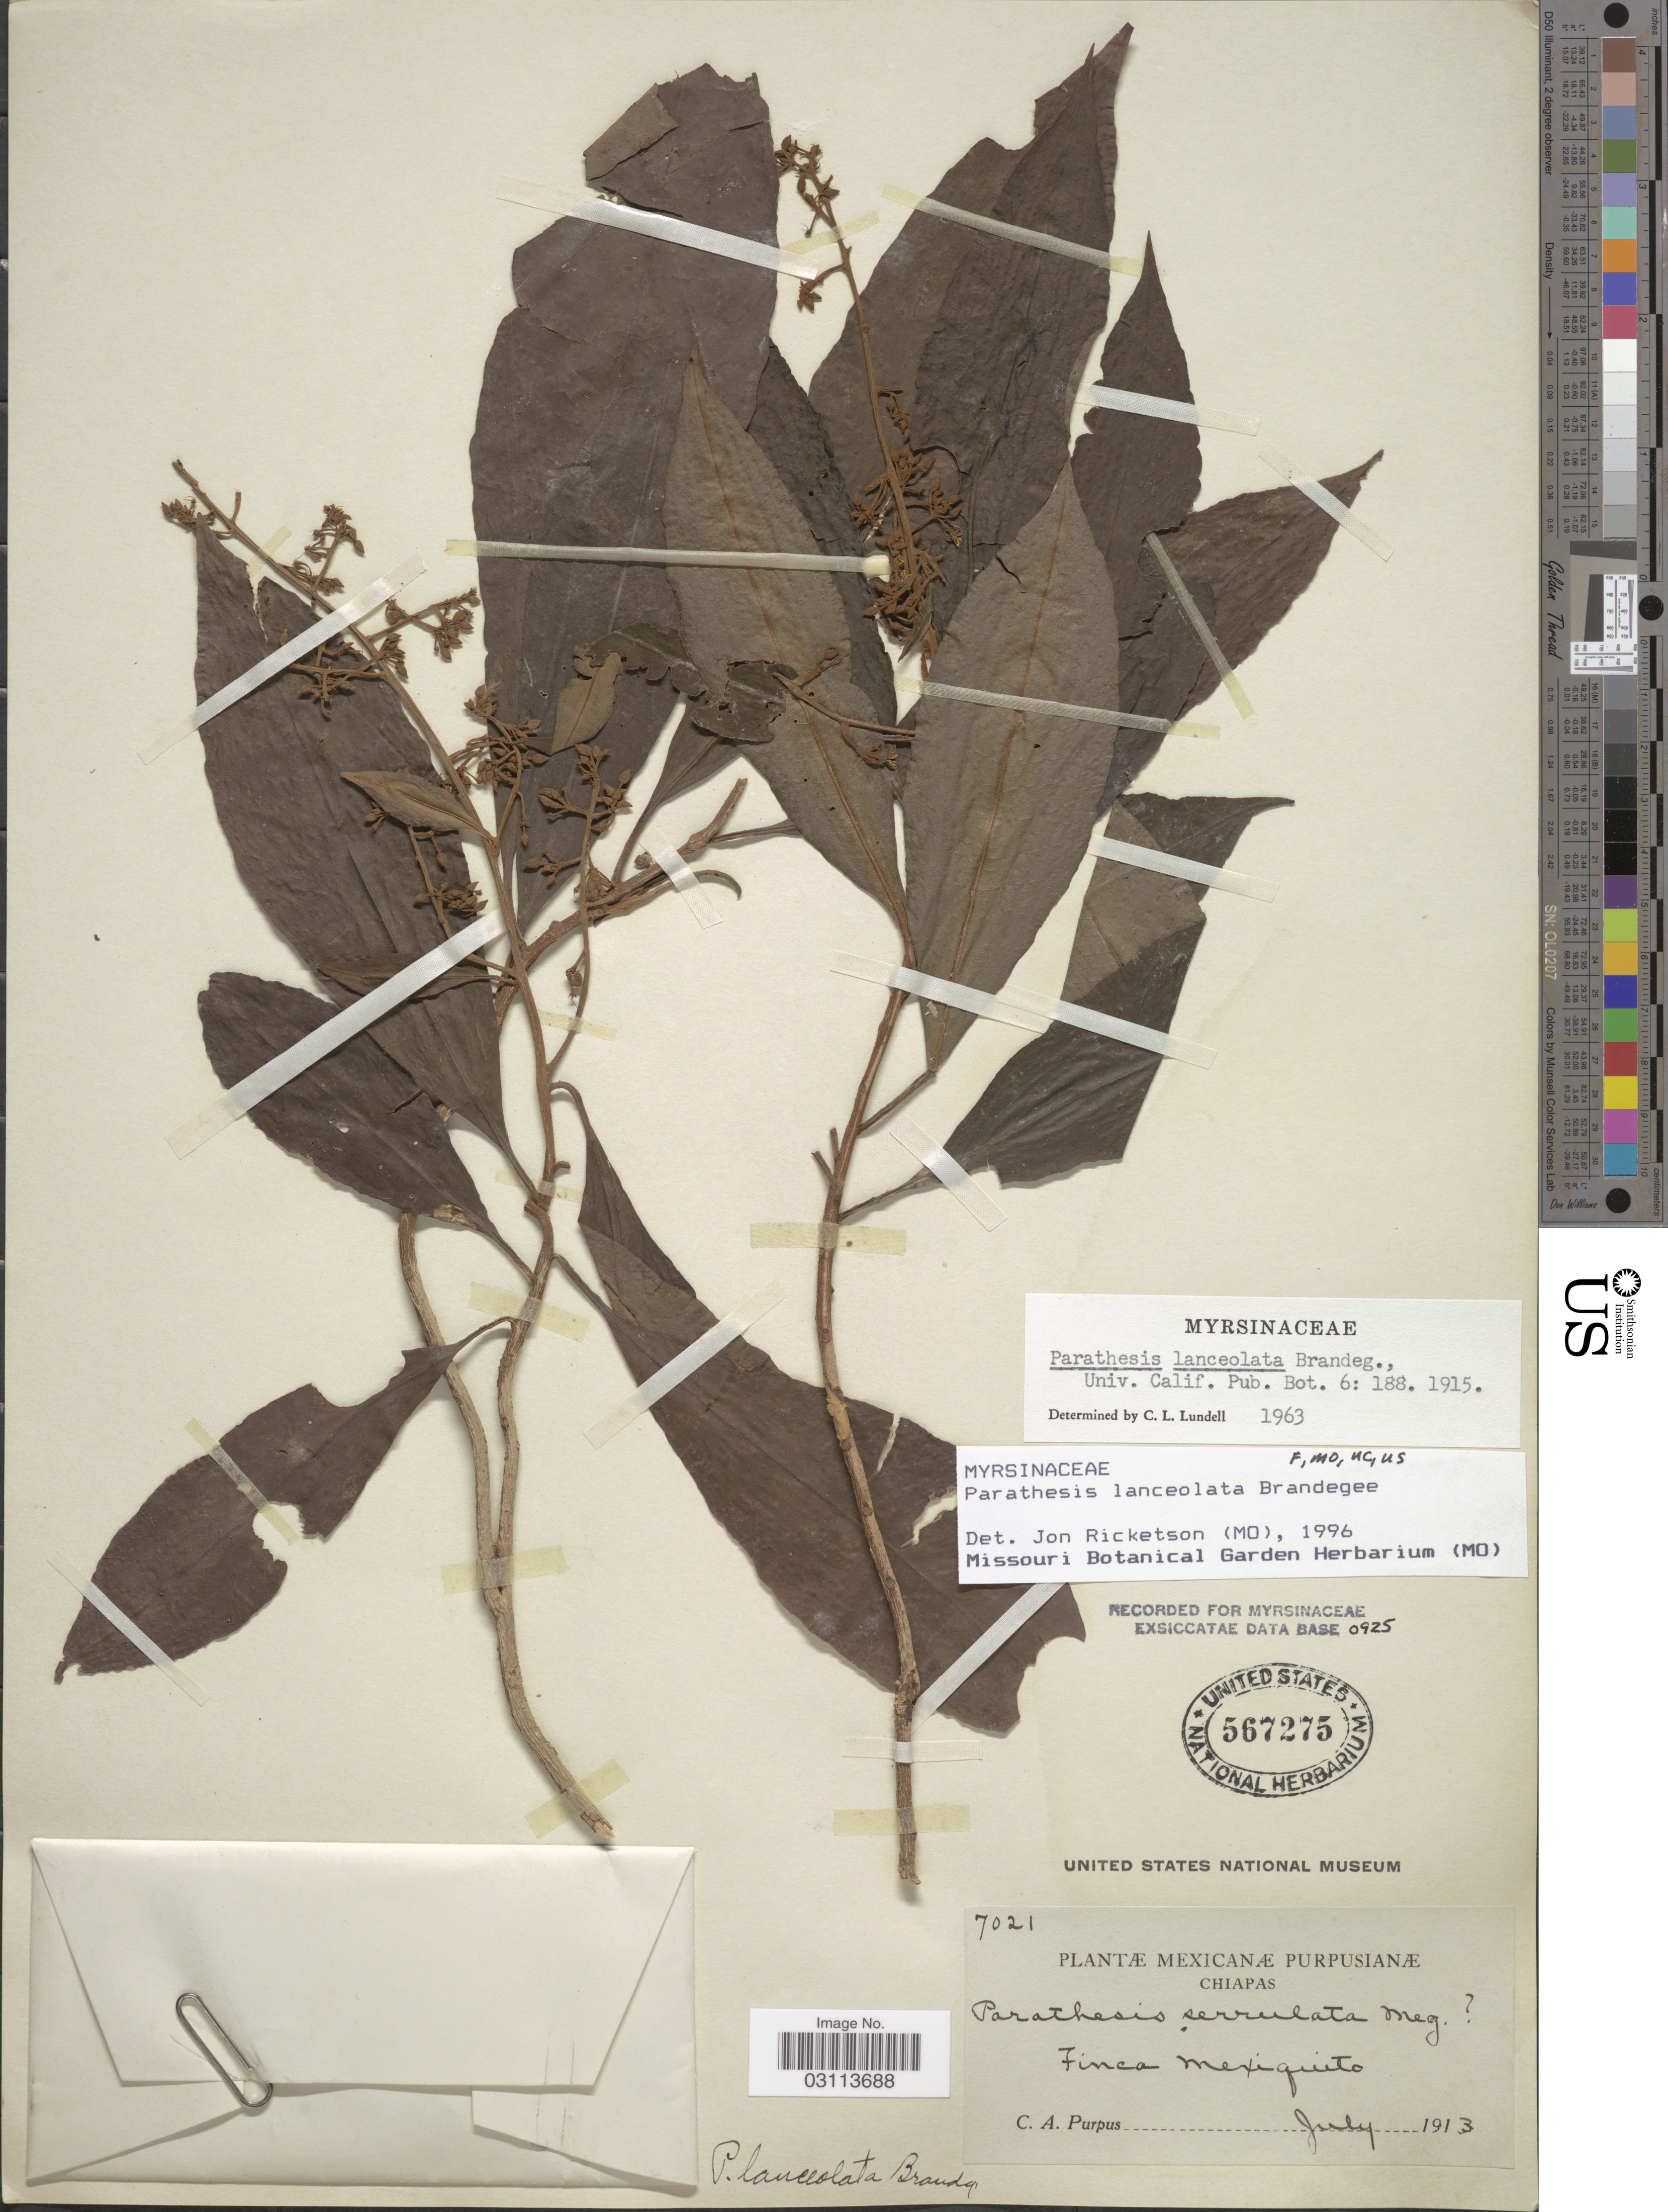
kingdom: Plantae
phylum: Tracheophyta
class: Magnoliopsida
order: Ericales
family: Primulaceae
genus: Parathesis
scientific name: Parathesis lanceolata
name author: Brandegee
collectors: C. A. Purpus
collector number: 7021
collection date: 1913-07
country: Mexico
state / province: Chiapas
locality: Finca Mexiquito.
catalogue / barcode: US 567275